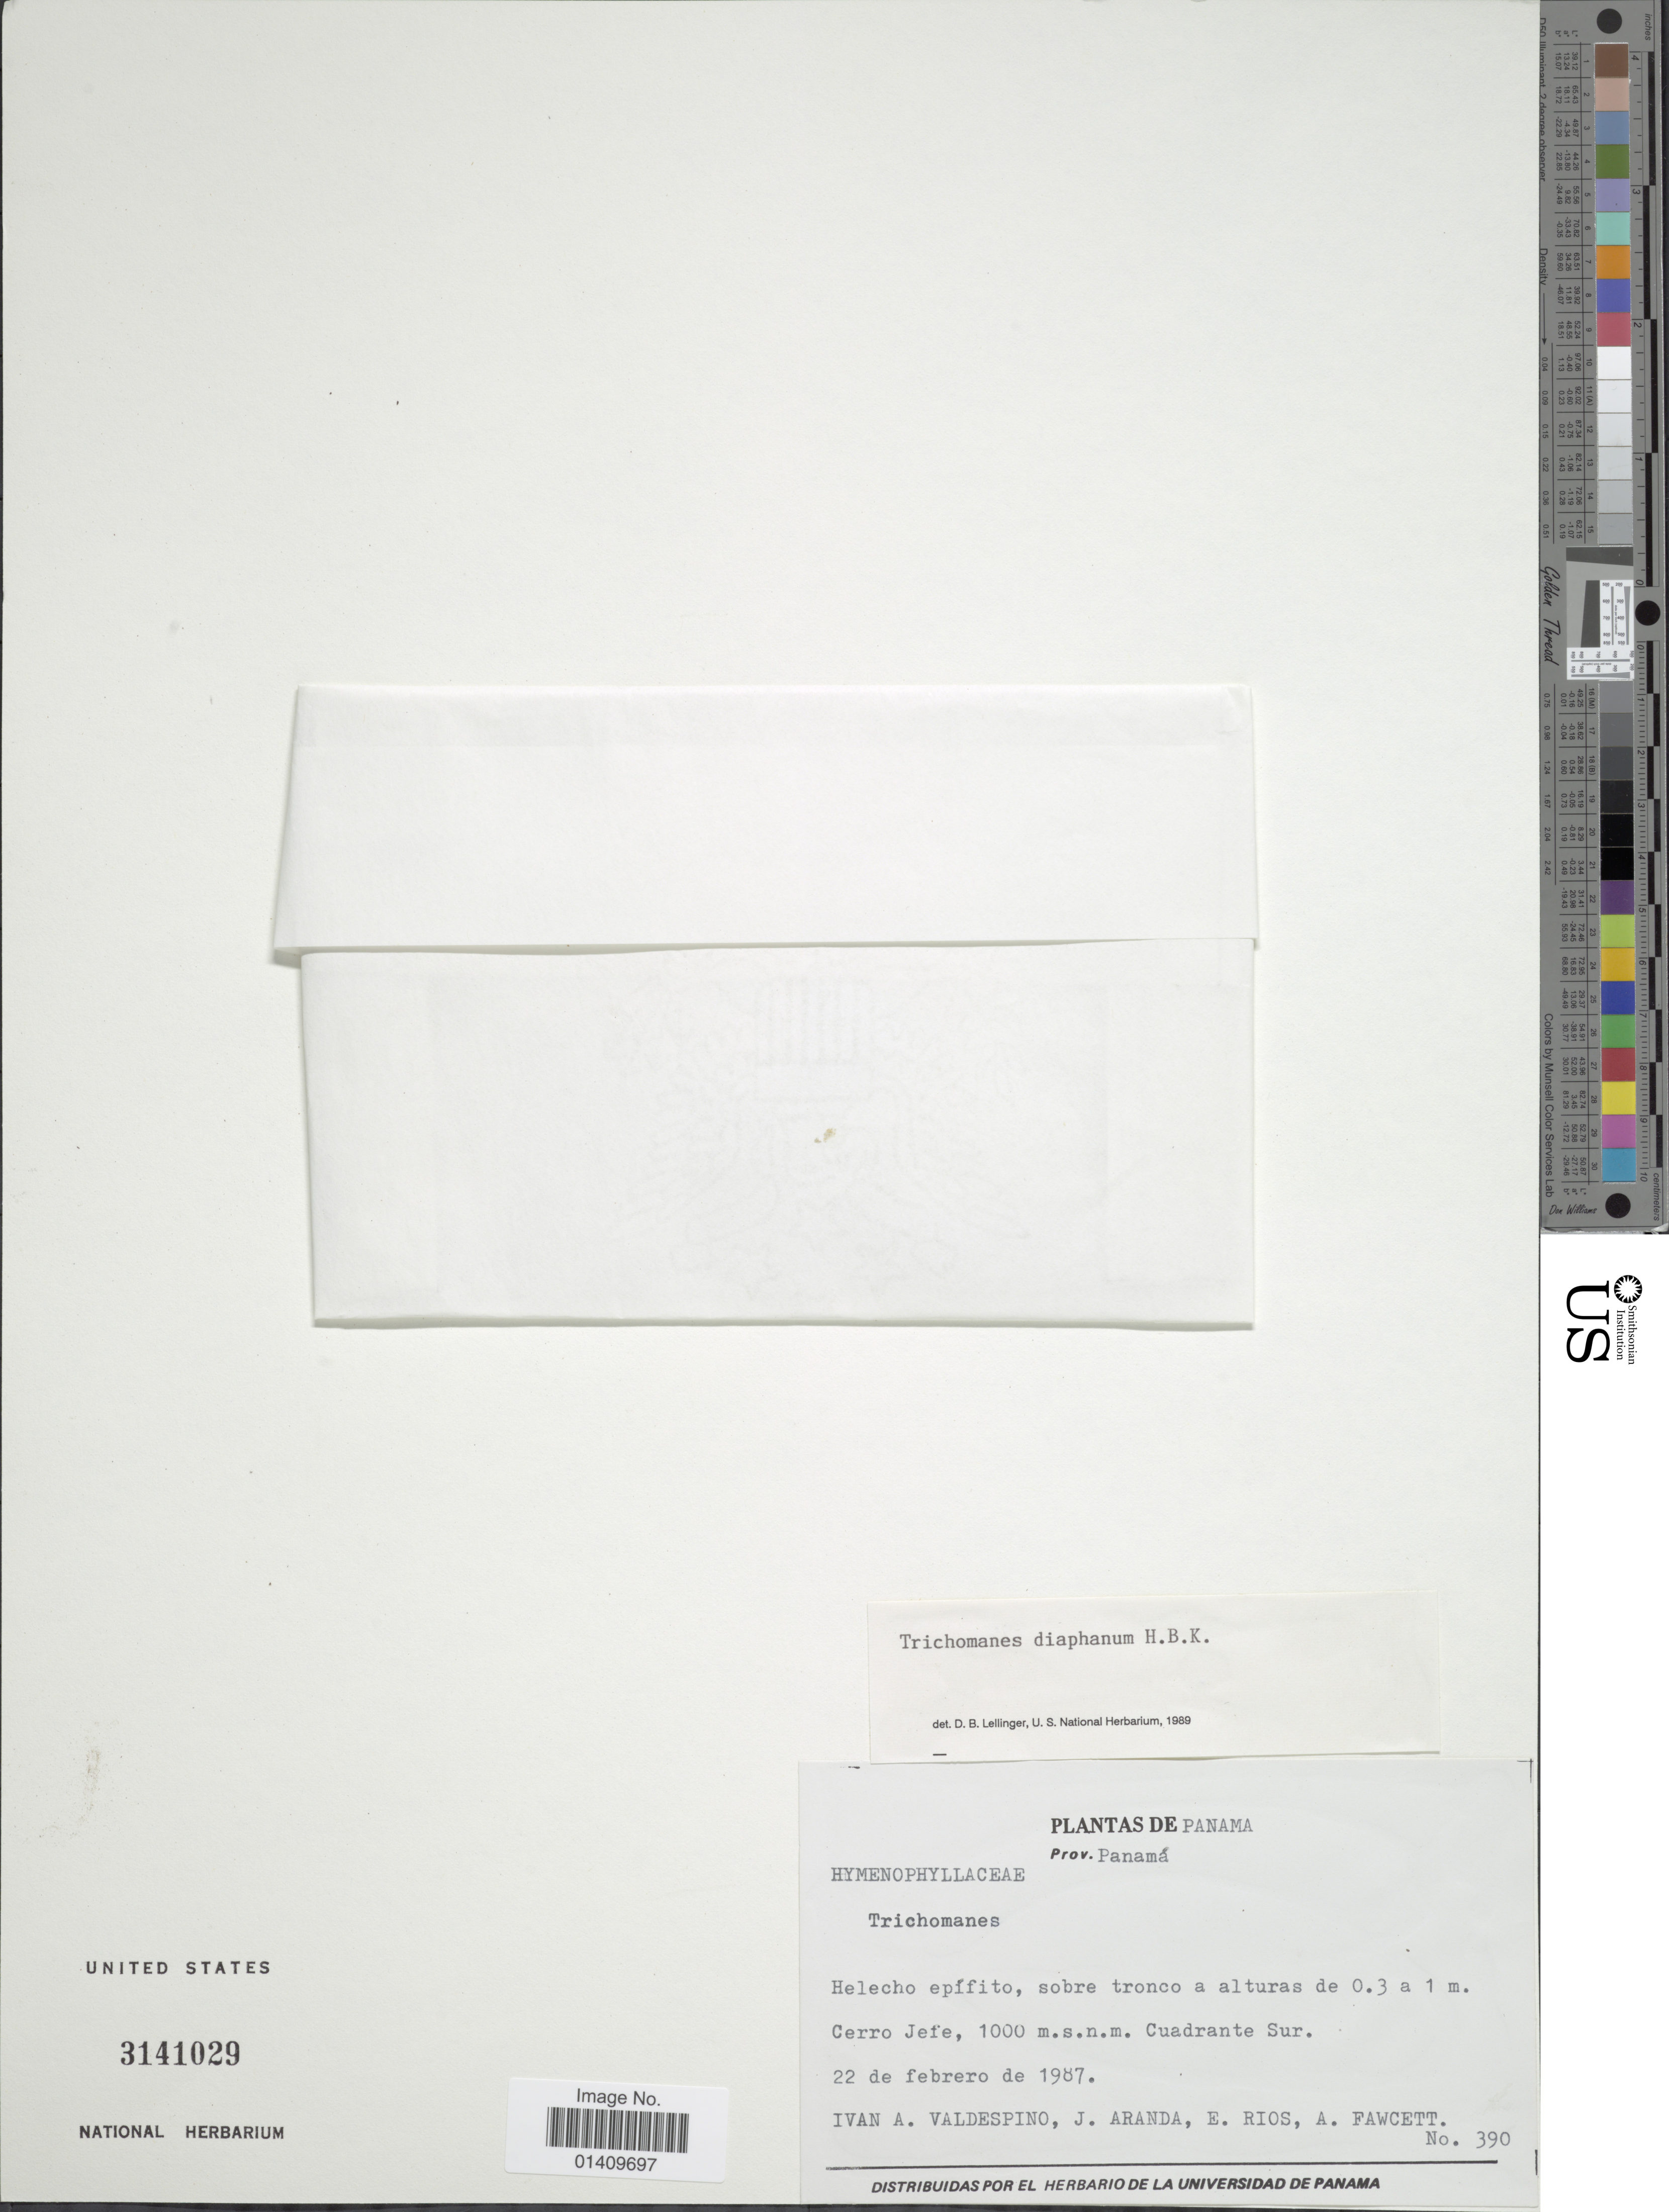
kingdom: Plantae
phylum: Tracheophyta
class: Polypodiopsida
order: Hymenophyllales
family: Hymenophyllaceae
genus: Polyphlebium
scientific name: Polyphlebium diaphanum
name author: (Kunth) Ebihara & Dubuisson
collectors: I. A. Valdespino, J. Aranda, E. Rios & A. Fawcett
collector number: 390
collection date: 1987-02-22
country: Panama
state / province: Panamá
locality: Prov. de Panama helecho epifito sobre tronco a alturas de 0.3 a 1m Cerro Jefe, 1000 m.s.n.m. Cuadrante Sur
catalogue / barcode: US 3141029